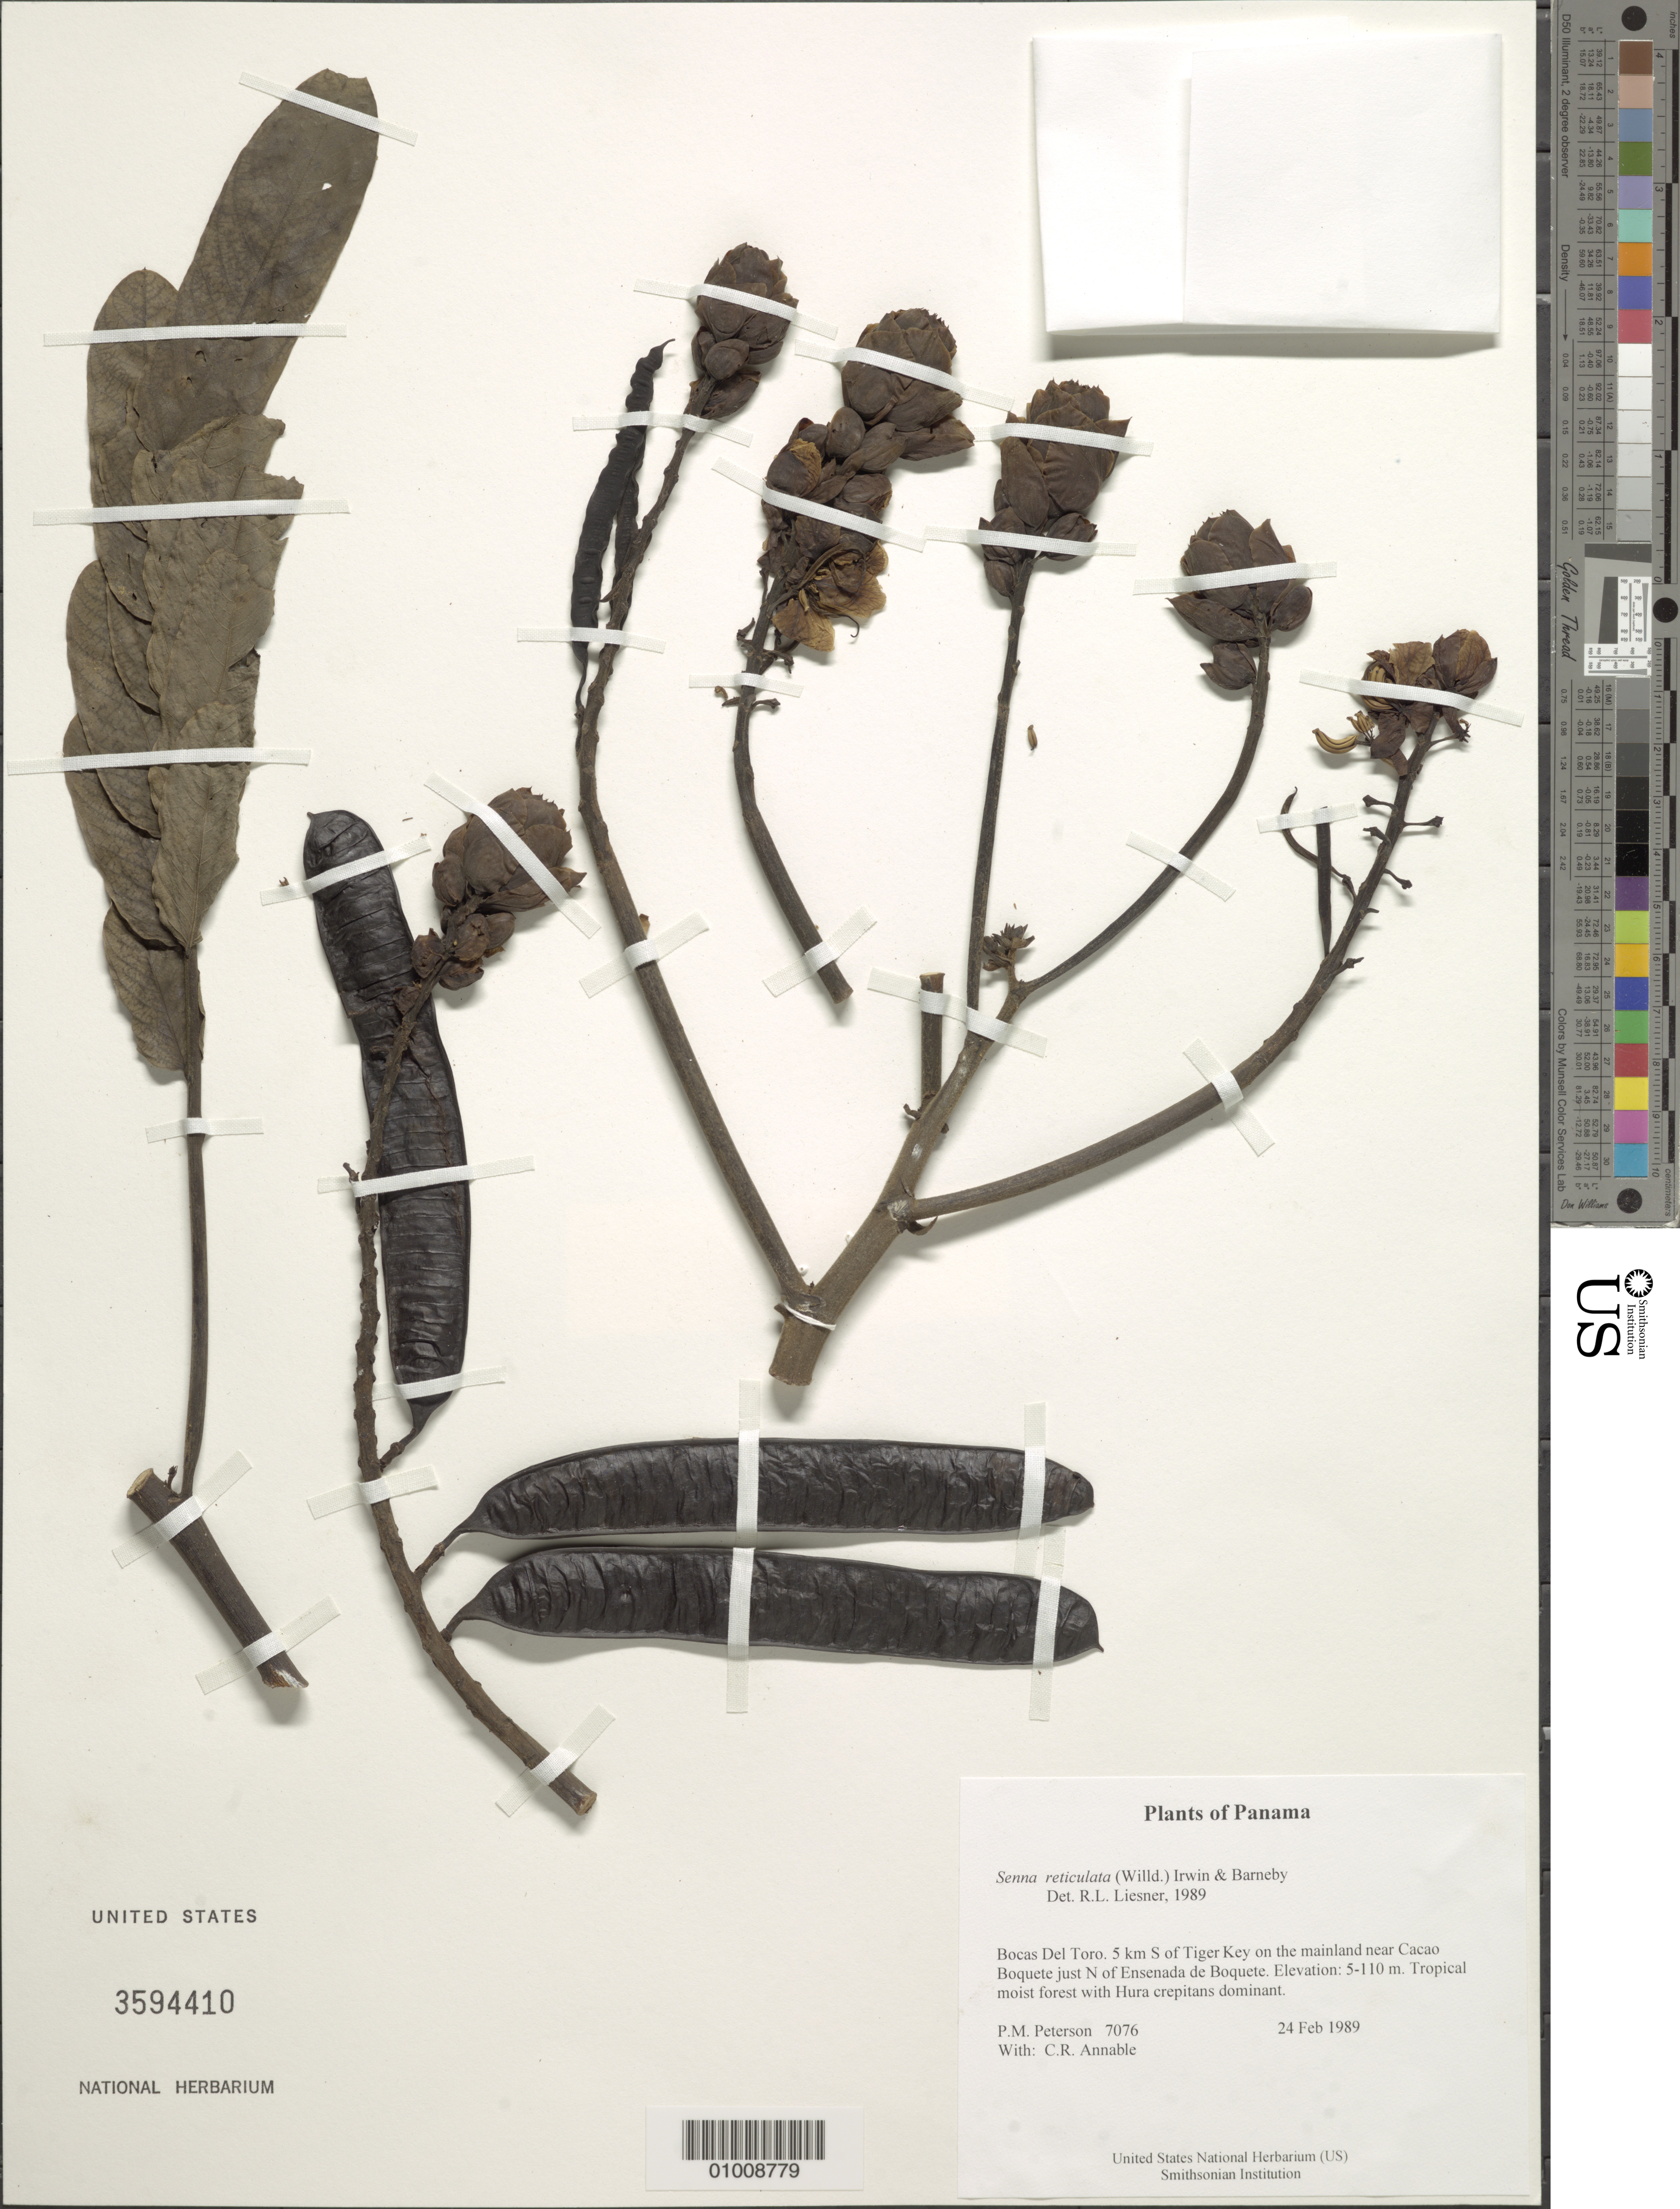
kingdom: Plantae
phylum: Tracheophyta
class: Magnoliopsida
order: Fabales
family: Fabaceae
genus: Senna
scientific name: Senna reticulata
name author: (Willd.) H.S. Irwin & Barneby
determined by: Liesner, R. L.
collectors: P. M. Peterson & C. R. Annable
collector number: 07076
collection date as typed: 24 Feb 1989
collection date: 1989-02-24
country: Panama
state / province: Bocas del Toro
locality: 5 km S of Tiger Key on the mainland near Cacao Boquete just N of Ensenada de Boquete.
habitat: Tropical moist forest with Hura crepitans dominant.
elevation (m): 5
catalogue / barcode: US 3594410